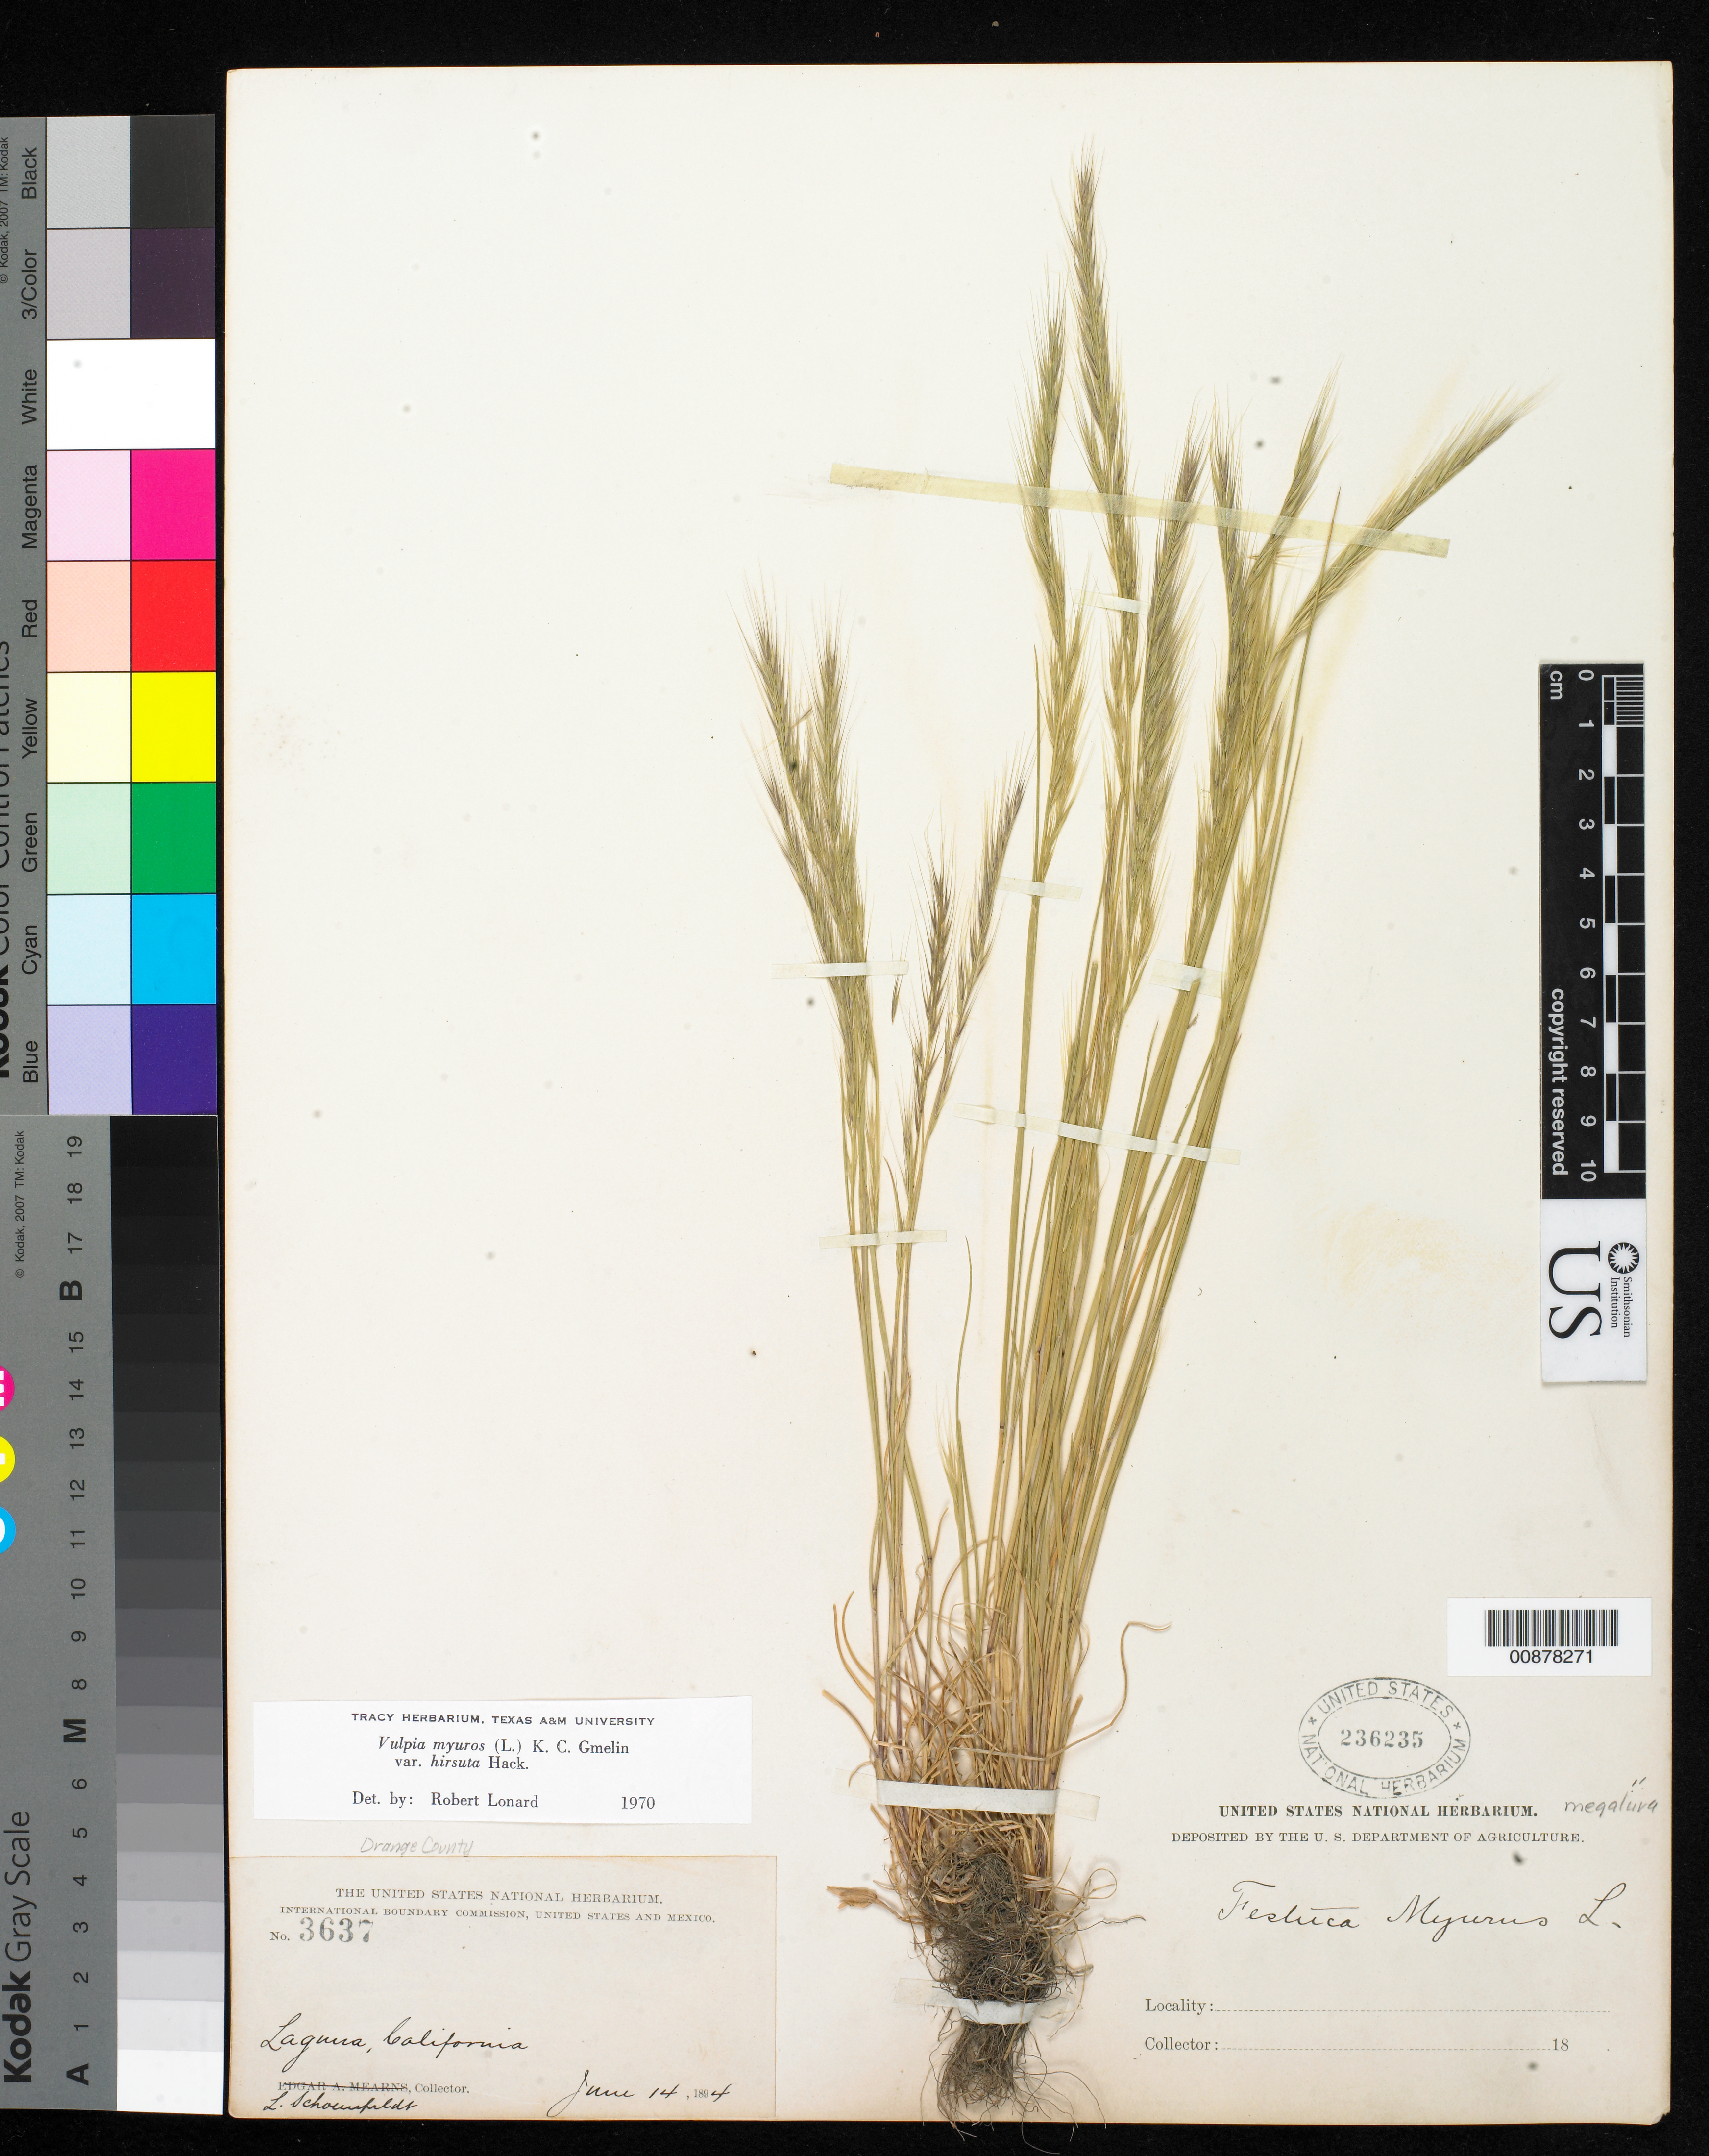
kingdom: Plantae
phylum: Tracheophyta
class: Liliopsida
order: Poales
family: Poaceae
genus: Festuca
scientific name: Festuca myuros var. hirsuta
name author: (Hack.) Asch. & Graebn.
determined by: Poaceae Reorganization Project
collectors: L. Schoenfeldt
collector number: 3637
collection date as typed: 14 Jun 1894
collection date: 1894-06-14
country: United States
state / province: California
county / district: Orange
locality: Laguna, California.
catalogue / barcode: US 236235